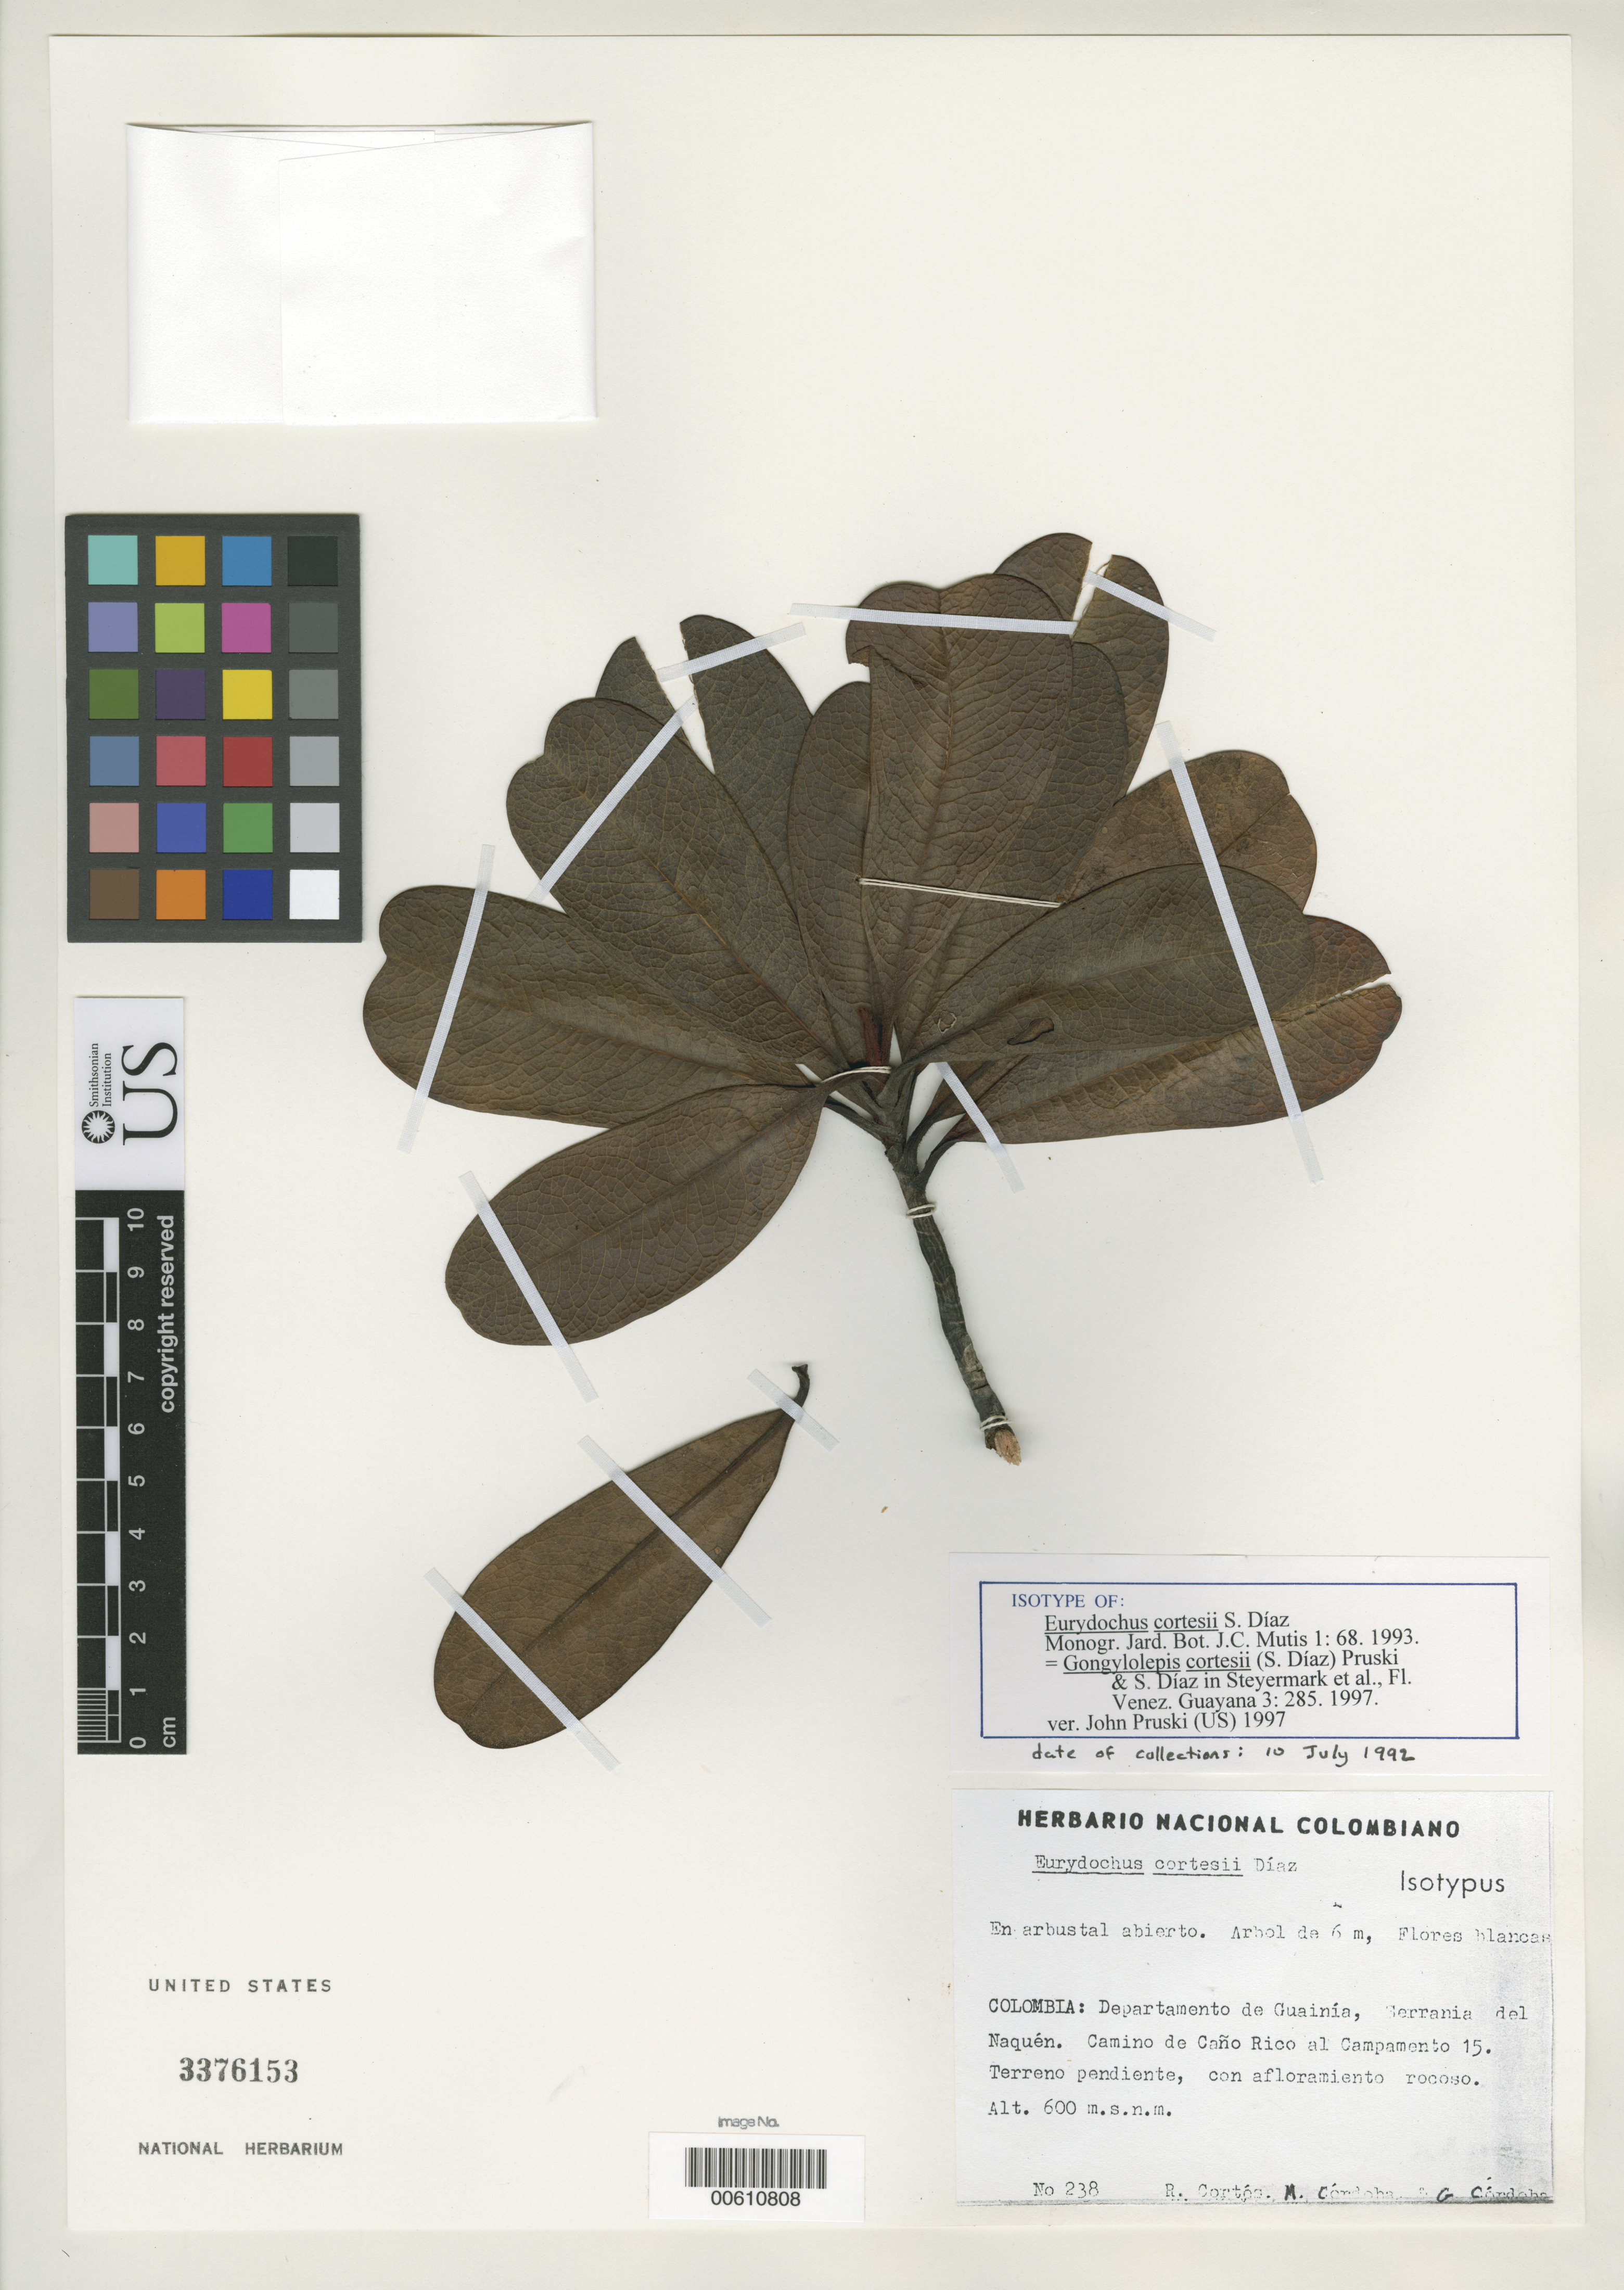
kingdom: Plantae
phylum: Tracheophyta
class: Magnoliopsida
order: Asterales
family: Asteraceae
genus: Eurydochus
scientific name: Eurydochus cortesii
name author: S. Díaz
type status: Isotype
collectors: R. Cortés, M. Córdoba & G. Córdoba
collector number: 238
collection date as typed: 10 Jul 1992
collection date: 1992-07-10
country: Colombia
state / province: Guainía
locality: Departamento de Guainía, Serrania del Naquén. Camino de Caño Rico al Campamento 15.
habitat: Terreno pendiente, con afloramiento rocoso.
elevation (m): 600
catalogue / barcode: US 3376153